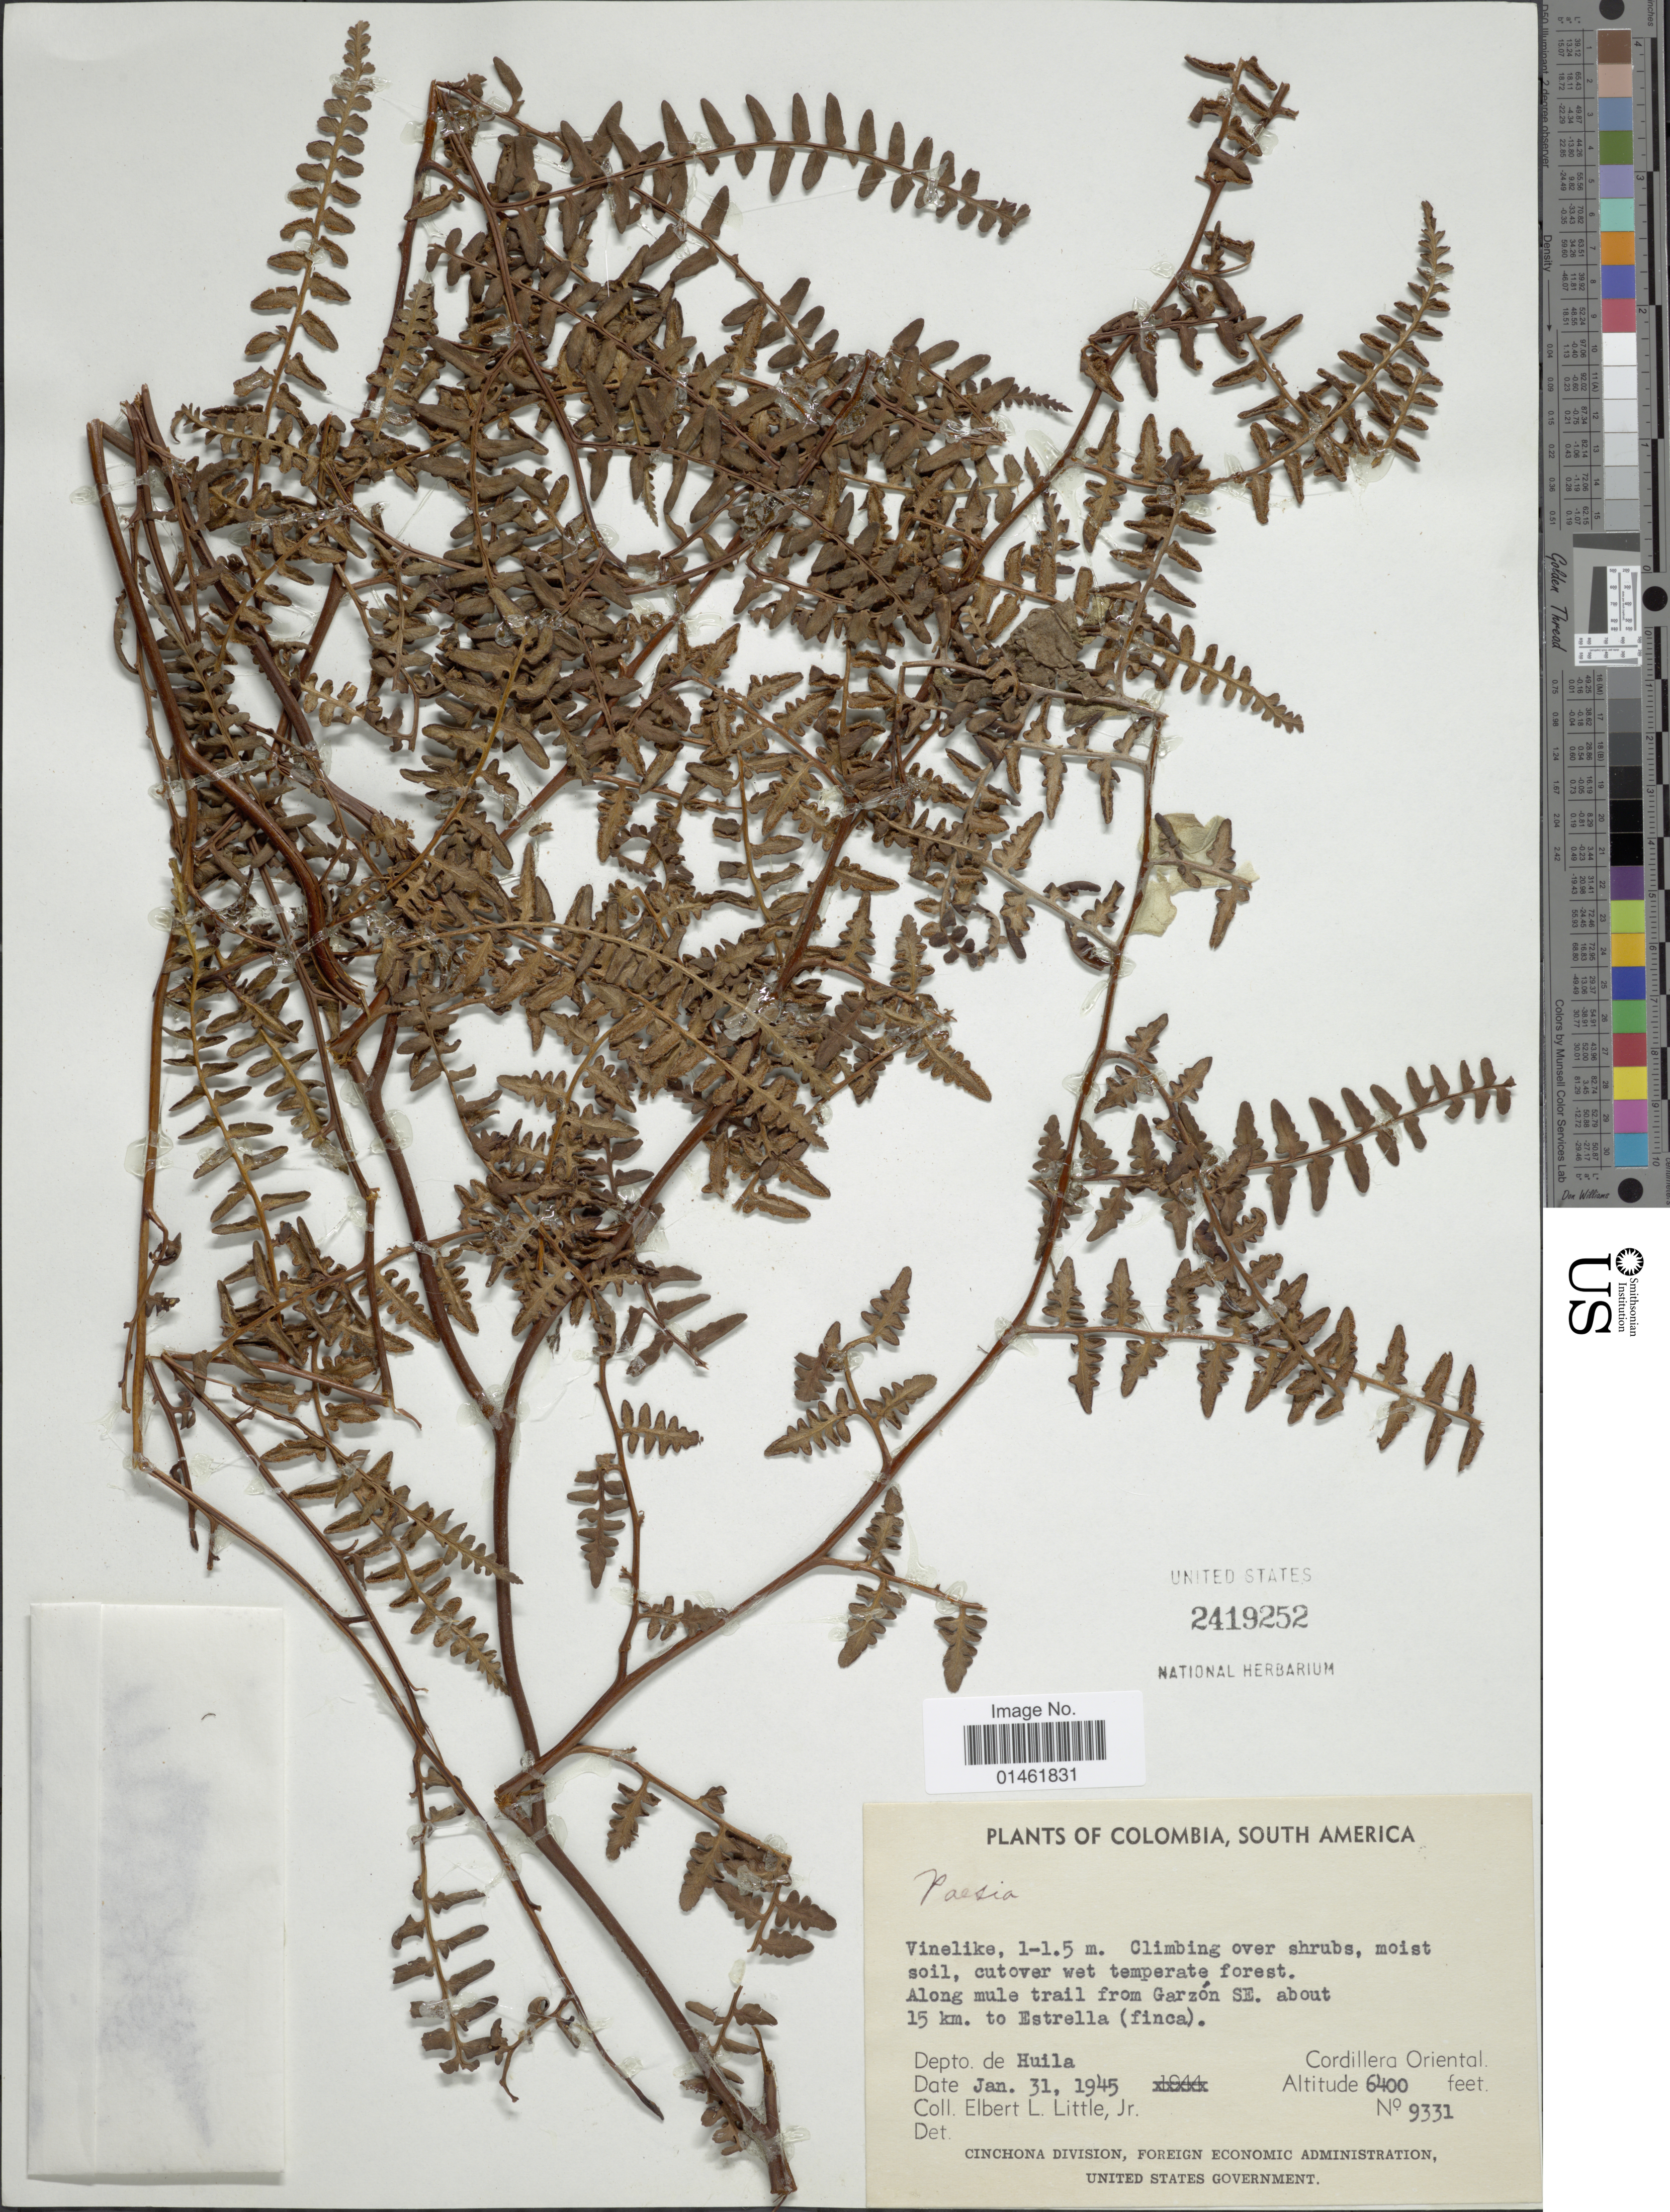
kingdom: Plantae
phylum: Tracheophyta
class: Polypodiopsida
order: Polypodiales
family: Dennstaedtiaceae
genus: Paesia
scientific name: Paesia glandulosa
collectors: E. L. Little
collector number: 9331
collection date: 1945-01-31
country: Colombia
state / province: Huila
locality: South America, Along mule trail from Garzón SE about 15 km to Estrella finca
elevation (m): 1951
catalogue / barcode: US 2419252